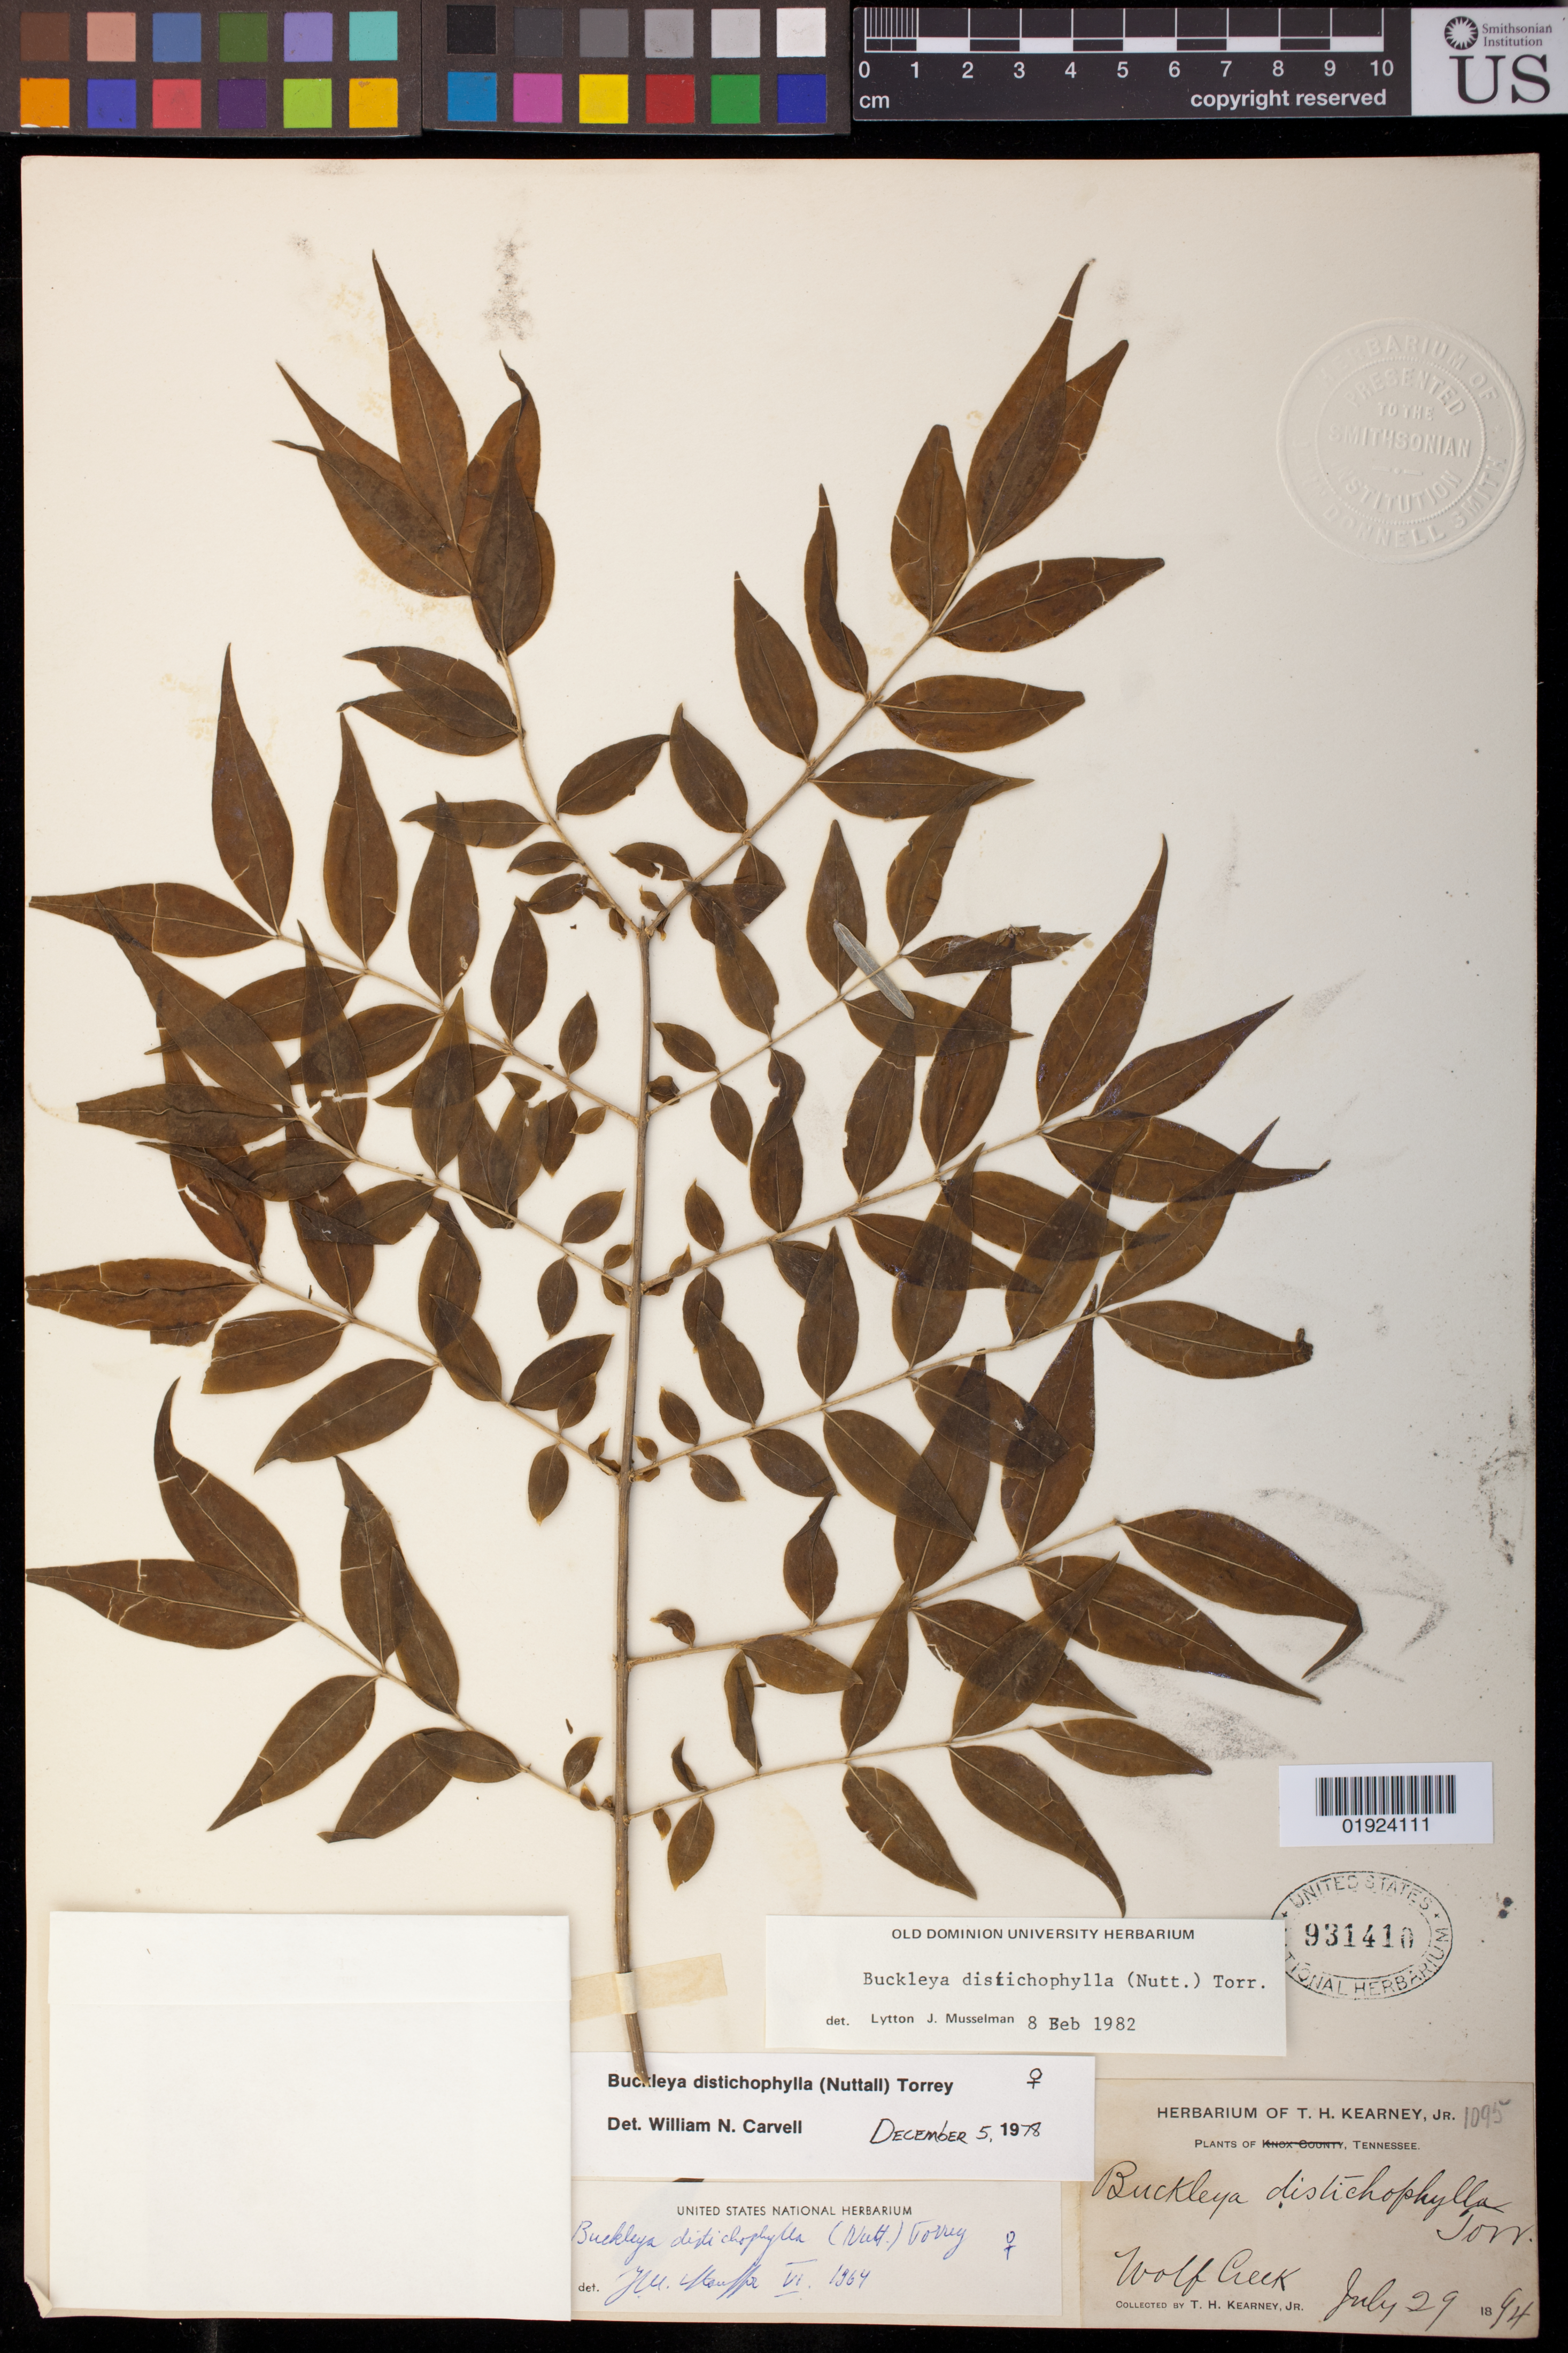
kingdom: Plantae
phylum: Tracheophyta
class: Magnoliopsida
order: Santalales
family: Thesiaceae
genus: Buckleya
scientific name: Buckleya distichophylla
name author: (Nutt.) Torr.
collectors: T. H. Kearney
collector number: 1095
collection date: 1894-07-29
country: United States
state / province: Tennessee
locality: Wolf Creek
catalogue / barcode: US 931410